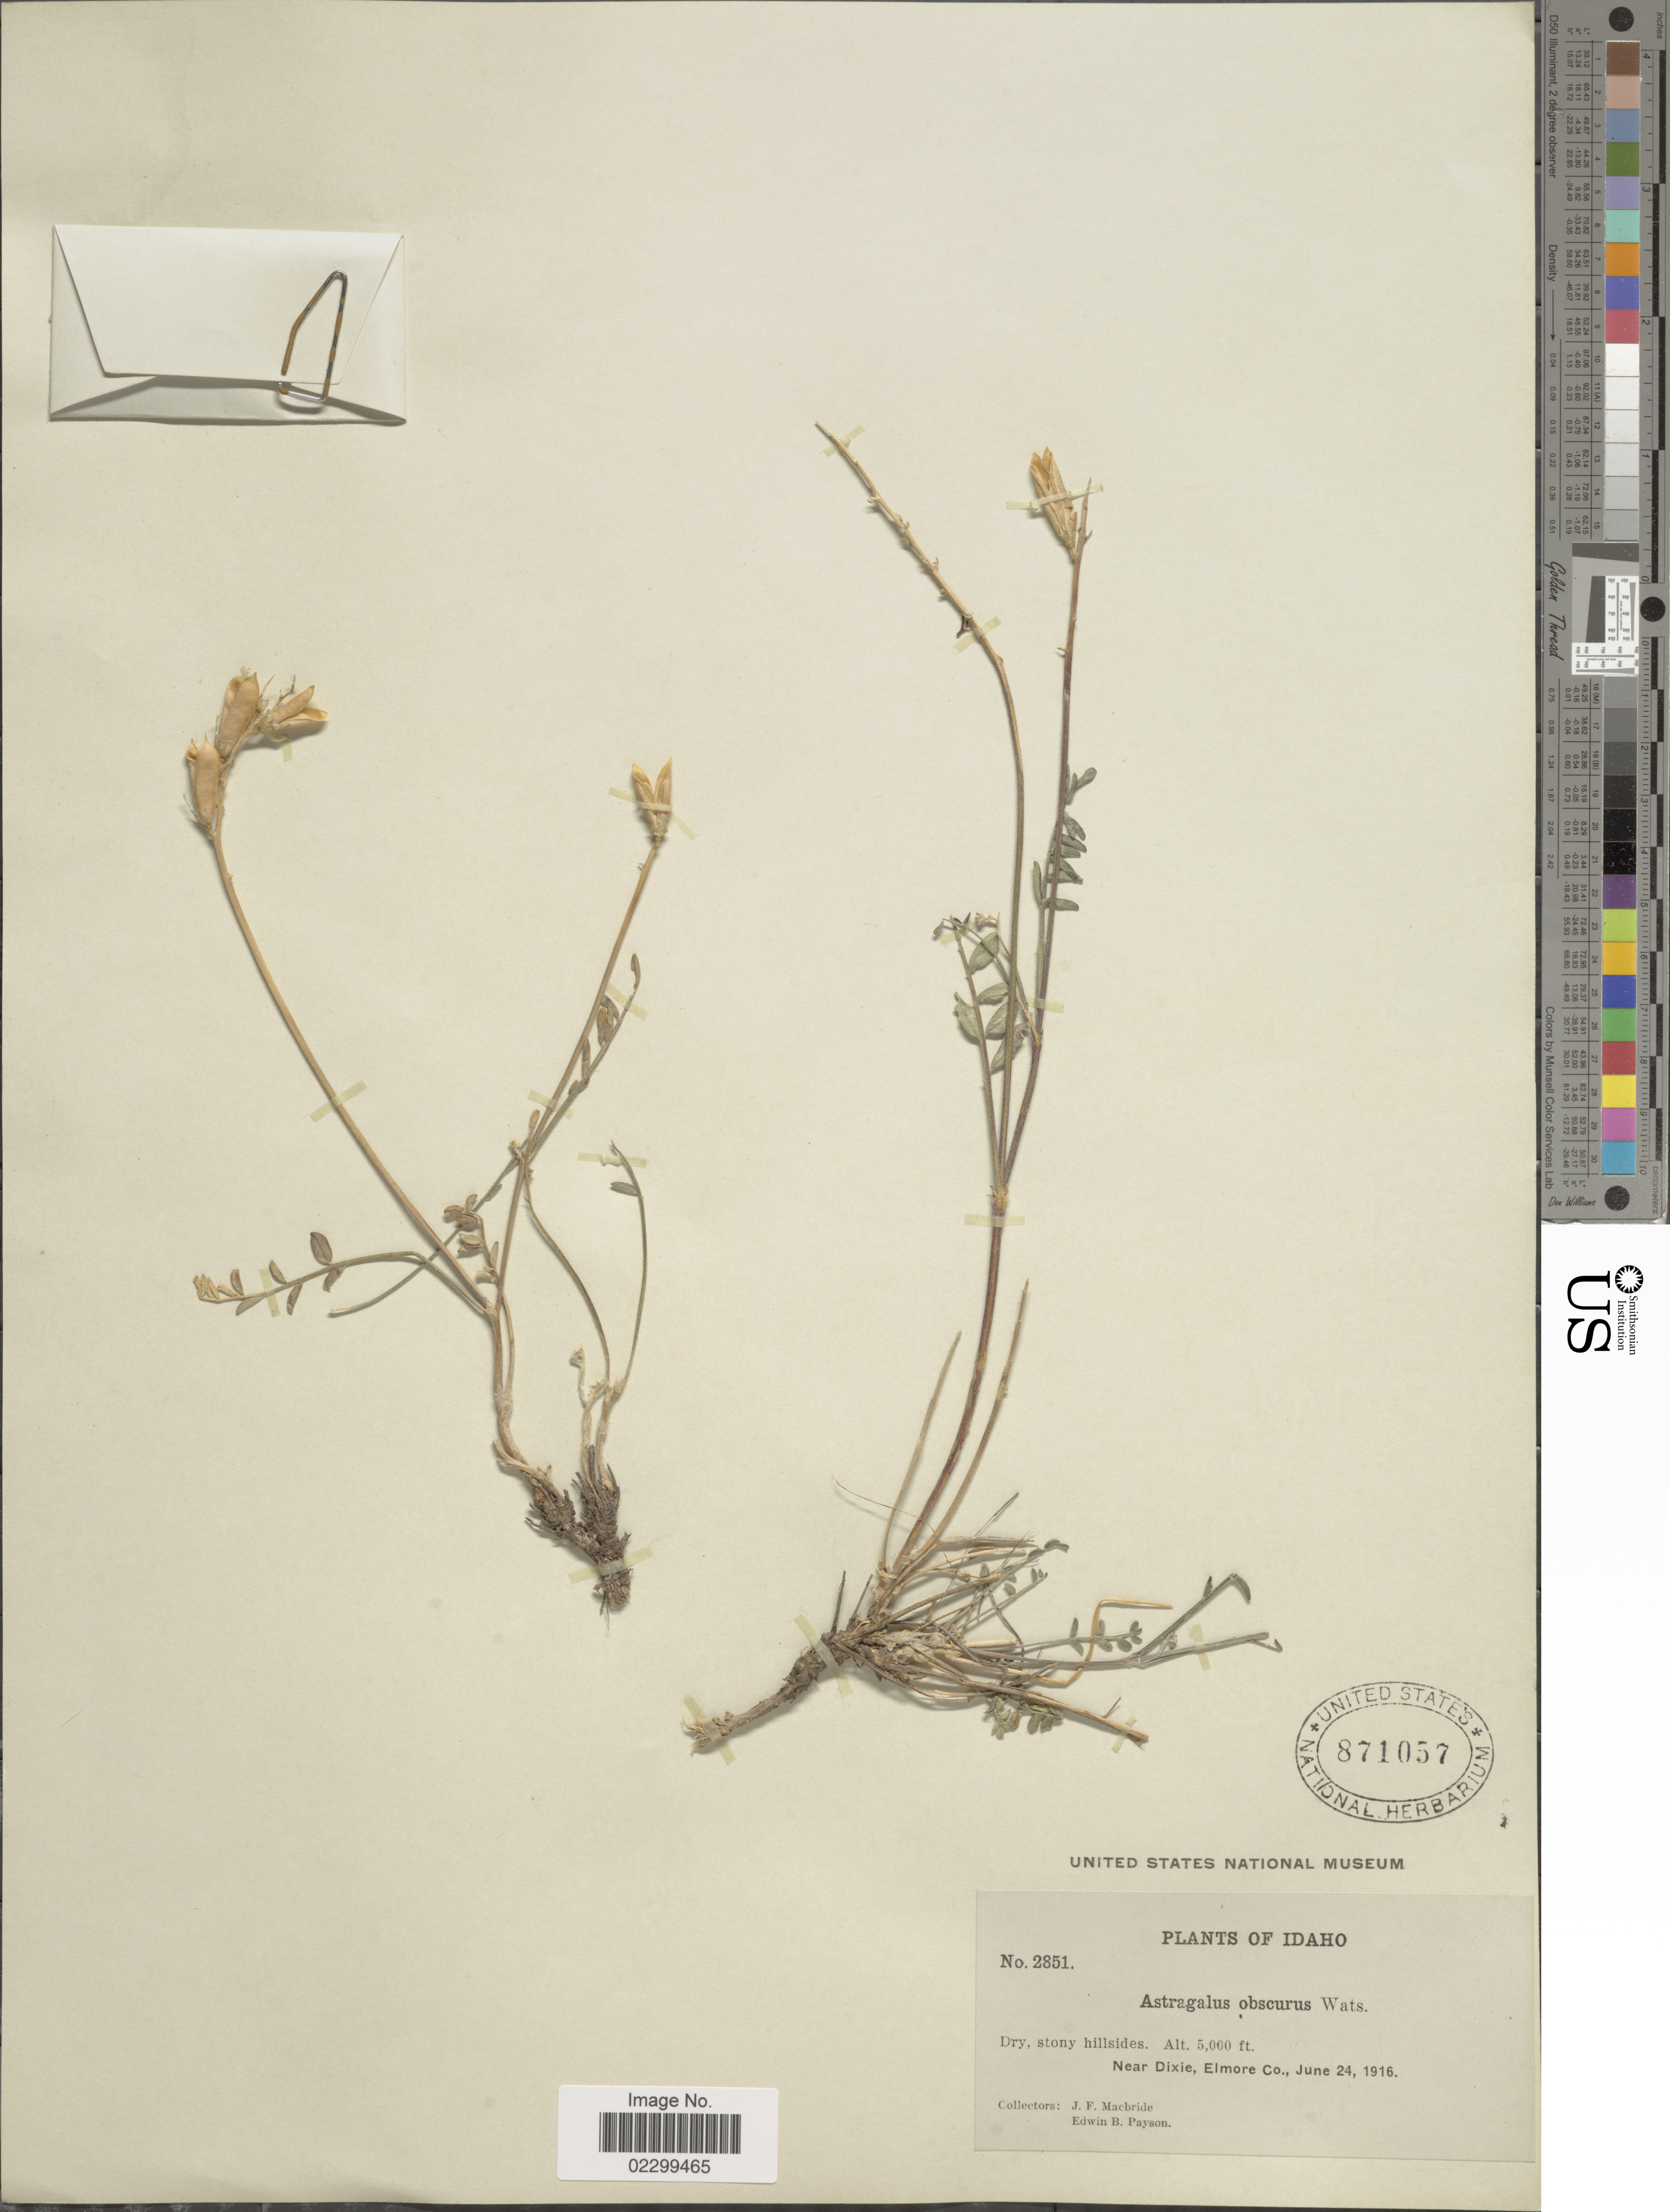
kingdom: Plantae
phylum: Tracheophyta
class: Magnoliopsida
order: Fabales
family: Fabaceae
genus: Astragalus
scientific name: Astragalus obscurus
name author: S. Watson in C. King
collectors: J. F. Macbride & E. B. Payson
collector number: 2851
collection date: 1916-06-24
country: United States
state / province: Idaho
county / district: Elmore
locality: Dry, stony hillsides, near Dixie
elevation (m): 1524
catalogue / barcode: US 871057